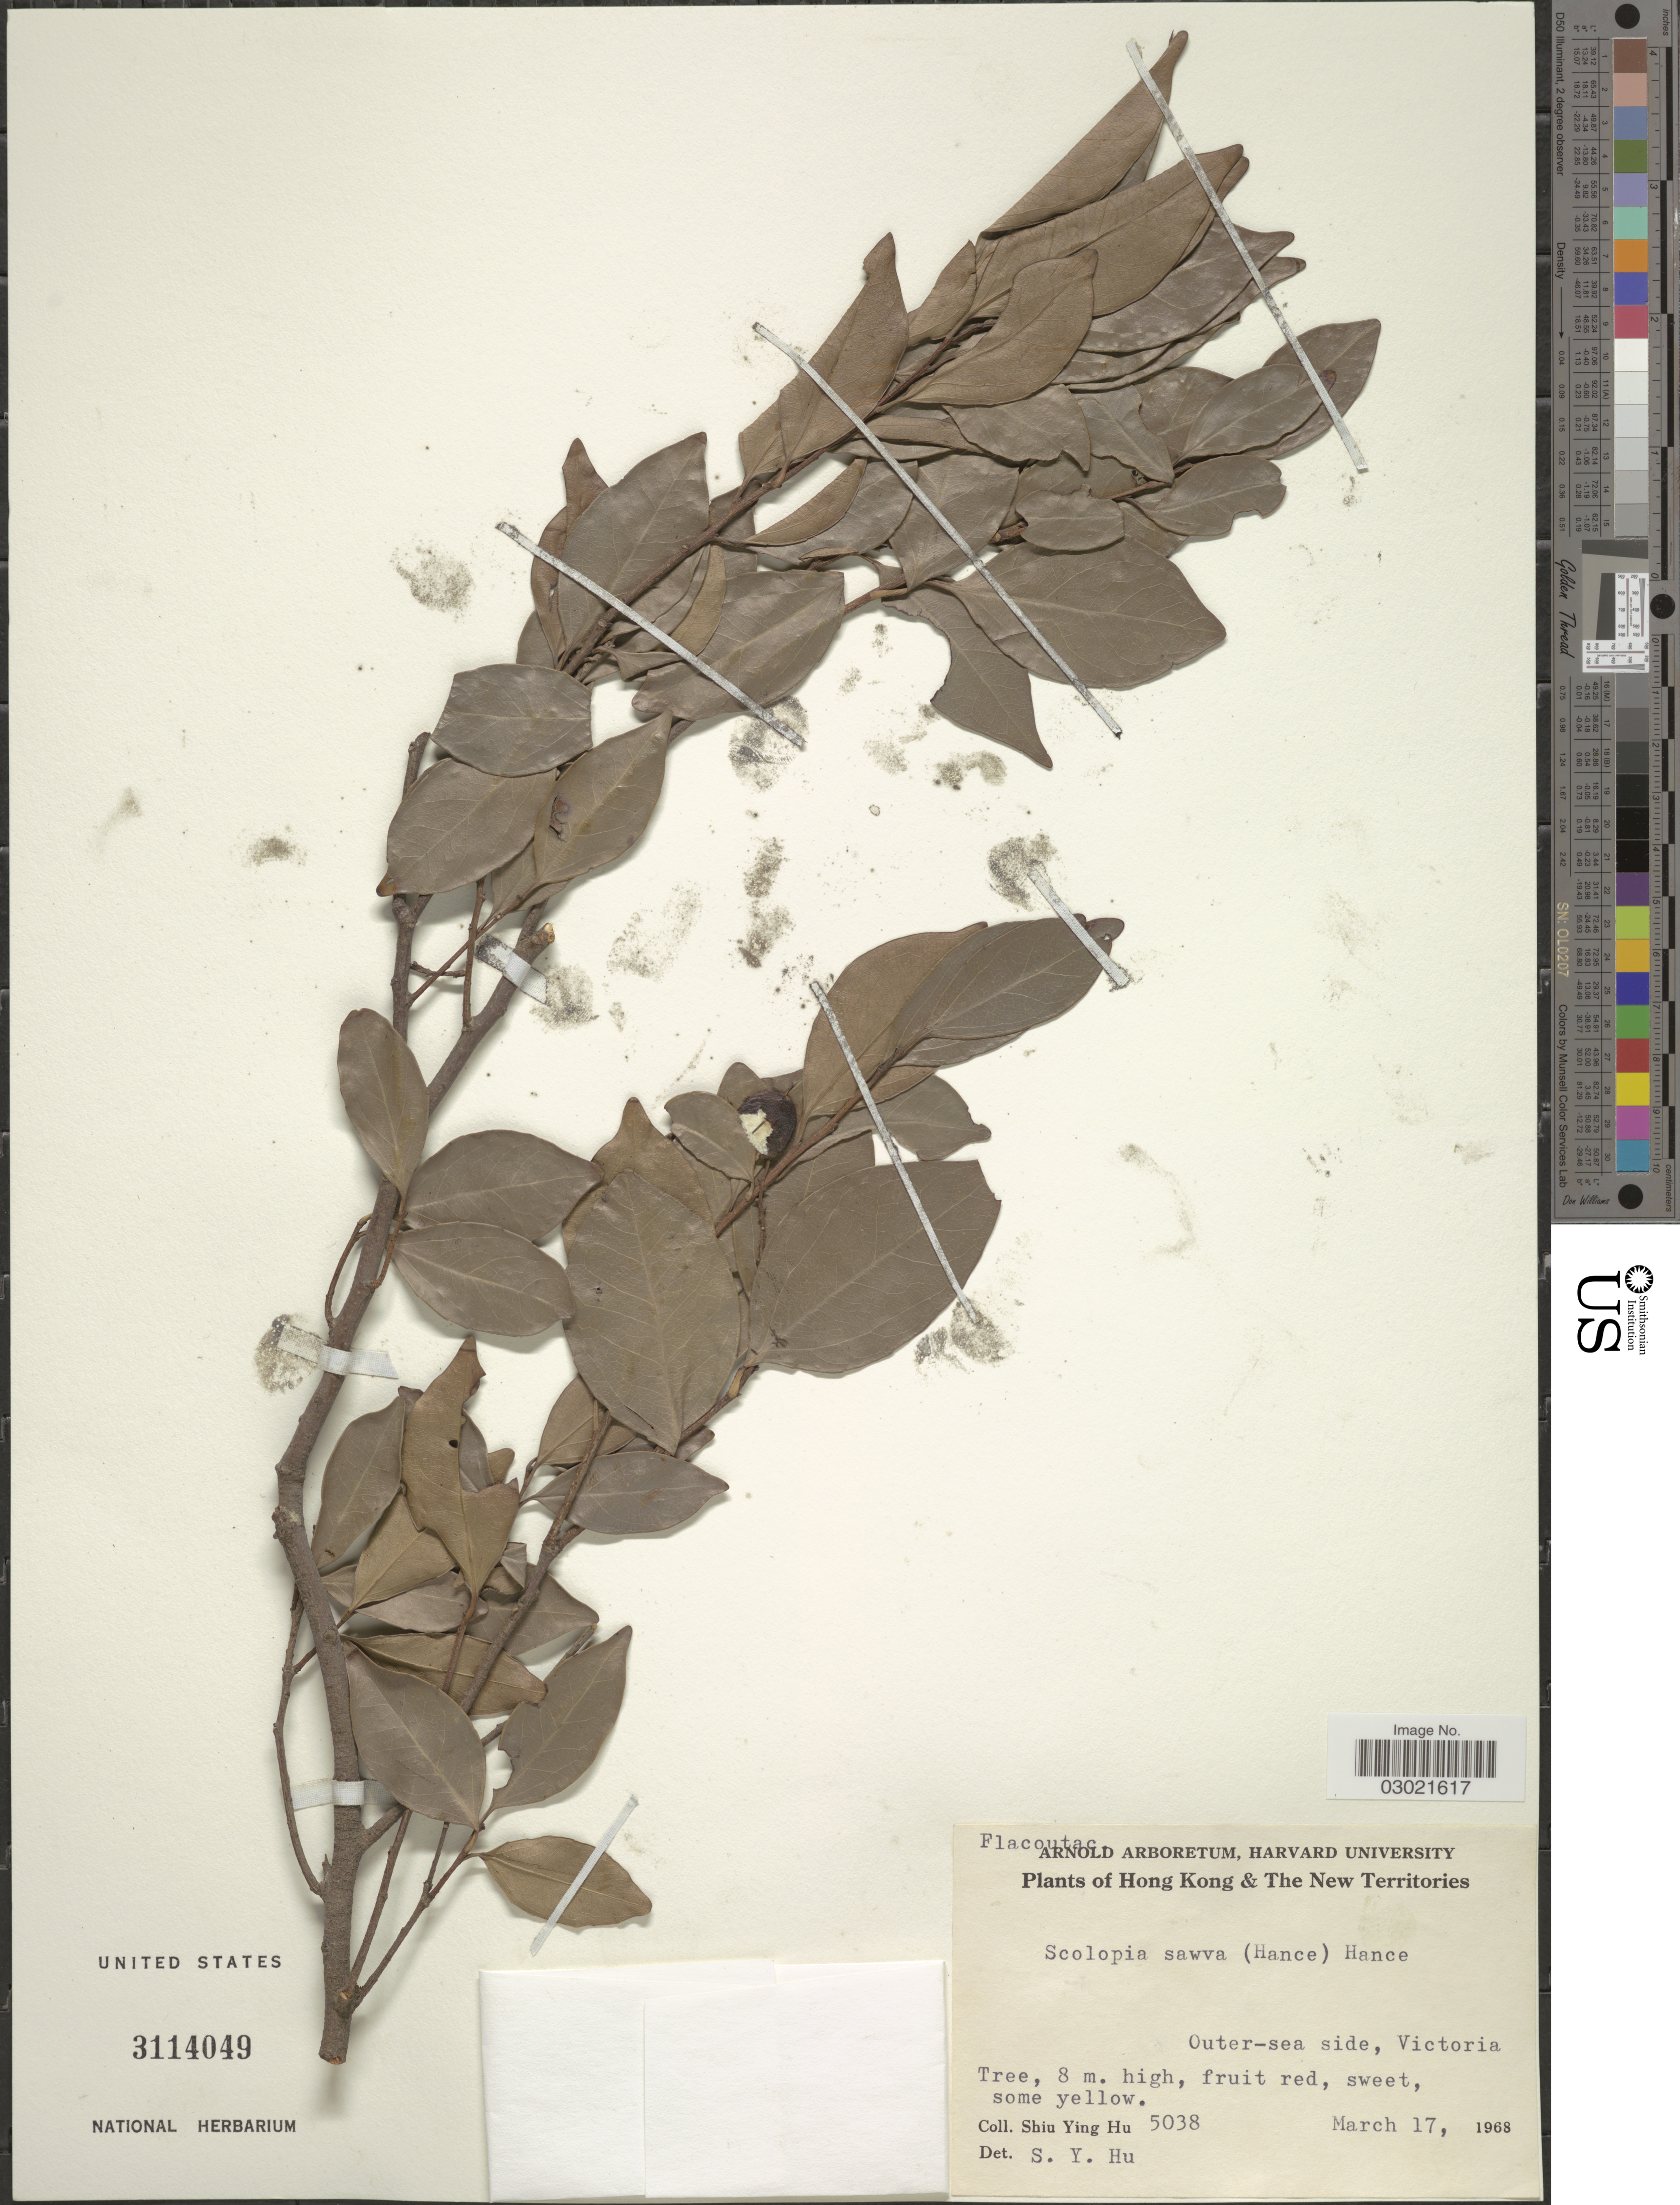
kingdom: Plantae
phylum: Tracheophyta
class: Magnoliopsida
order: Malpighiales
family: Salicaceae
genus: Scolopia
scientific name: Scolopia saeva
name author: (Hance) Hance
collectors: S. Y. Hu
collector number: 5038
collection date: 1968-03-17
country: China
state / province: Hong Kong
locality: Hong Kong & The New Territories. Outer-sea side, Victoria.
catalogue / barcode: US 3114049